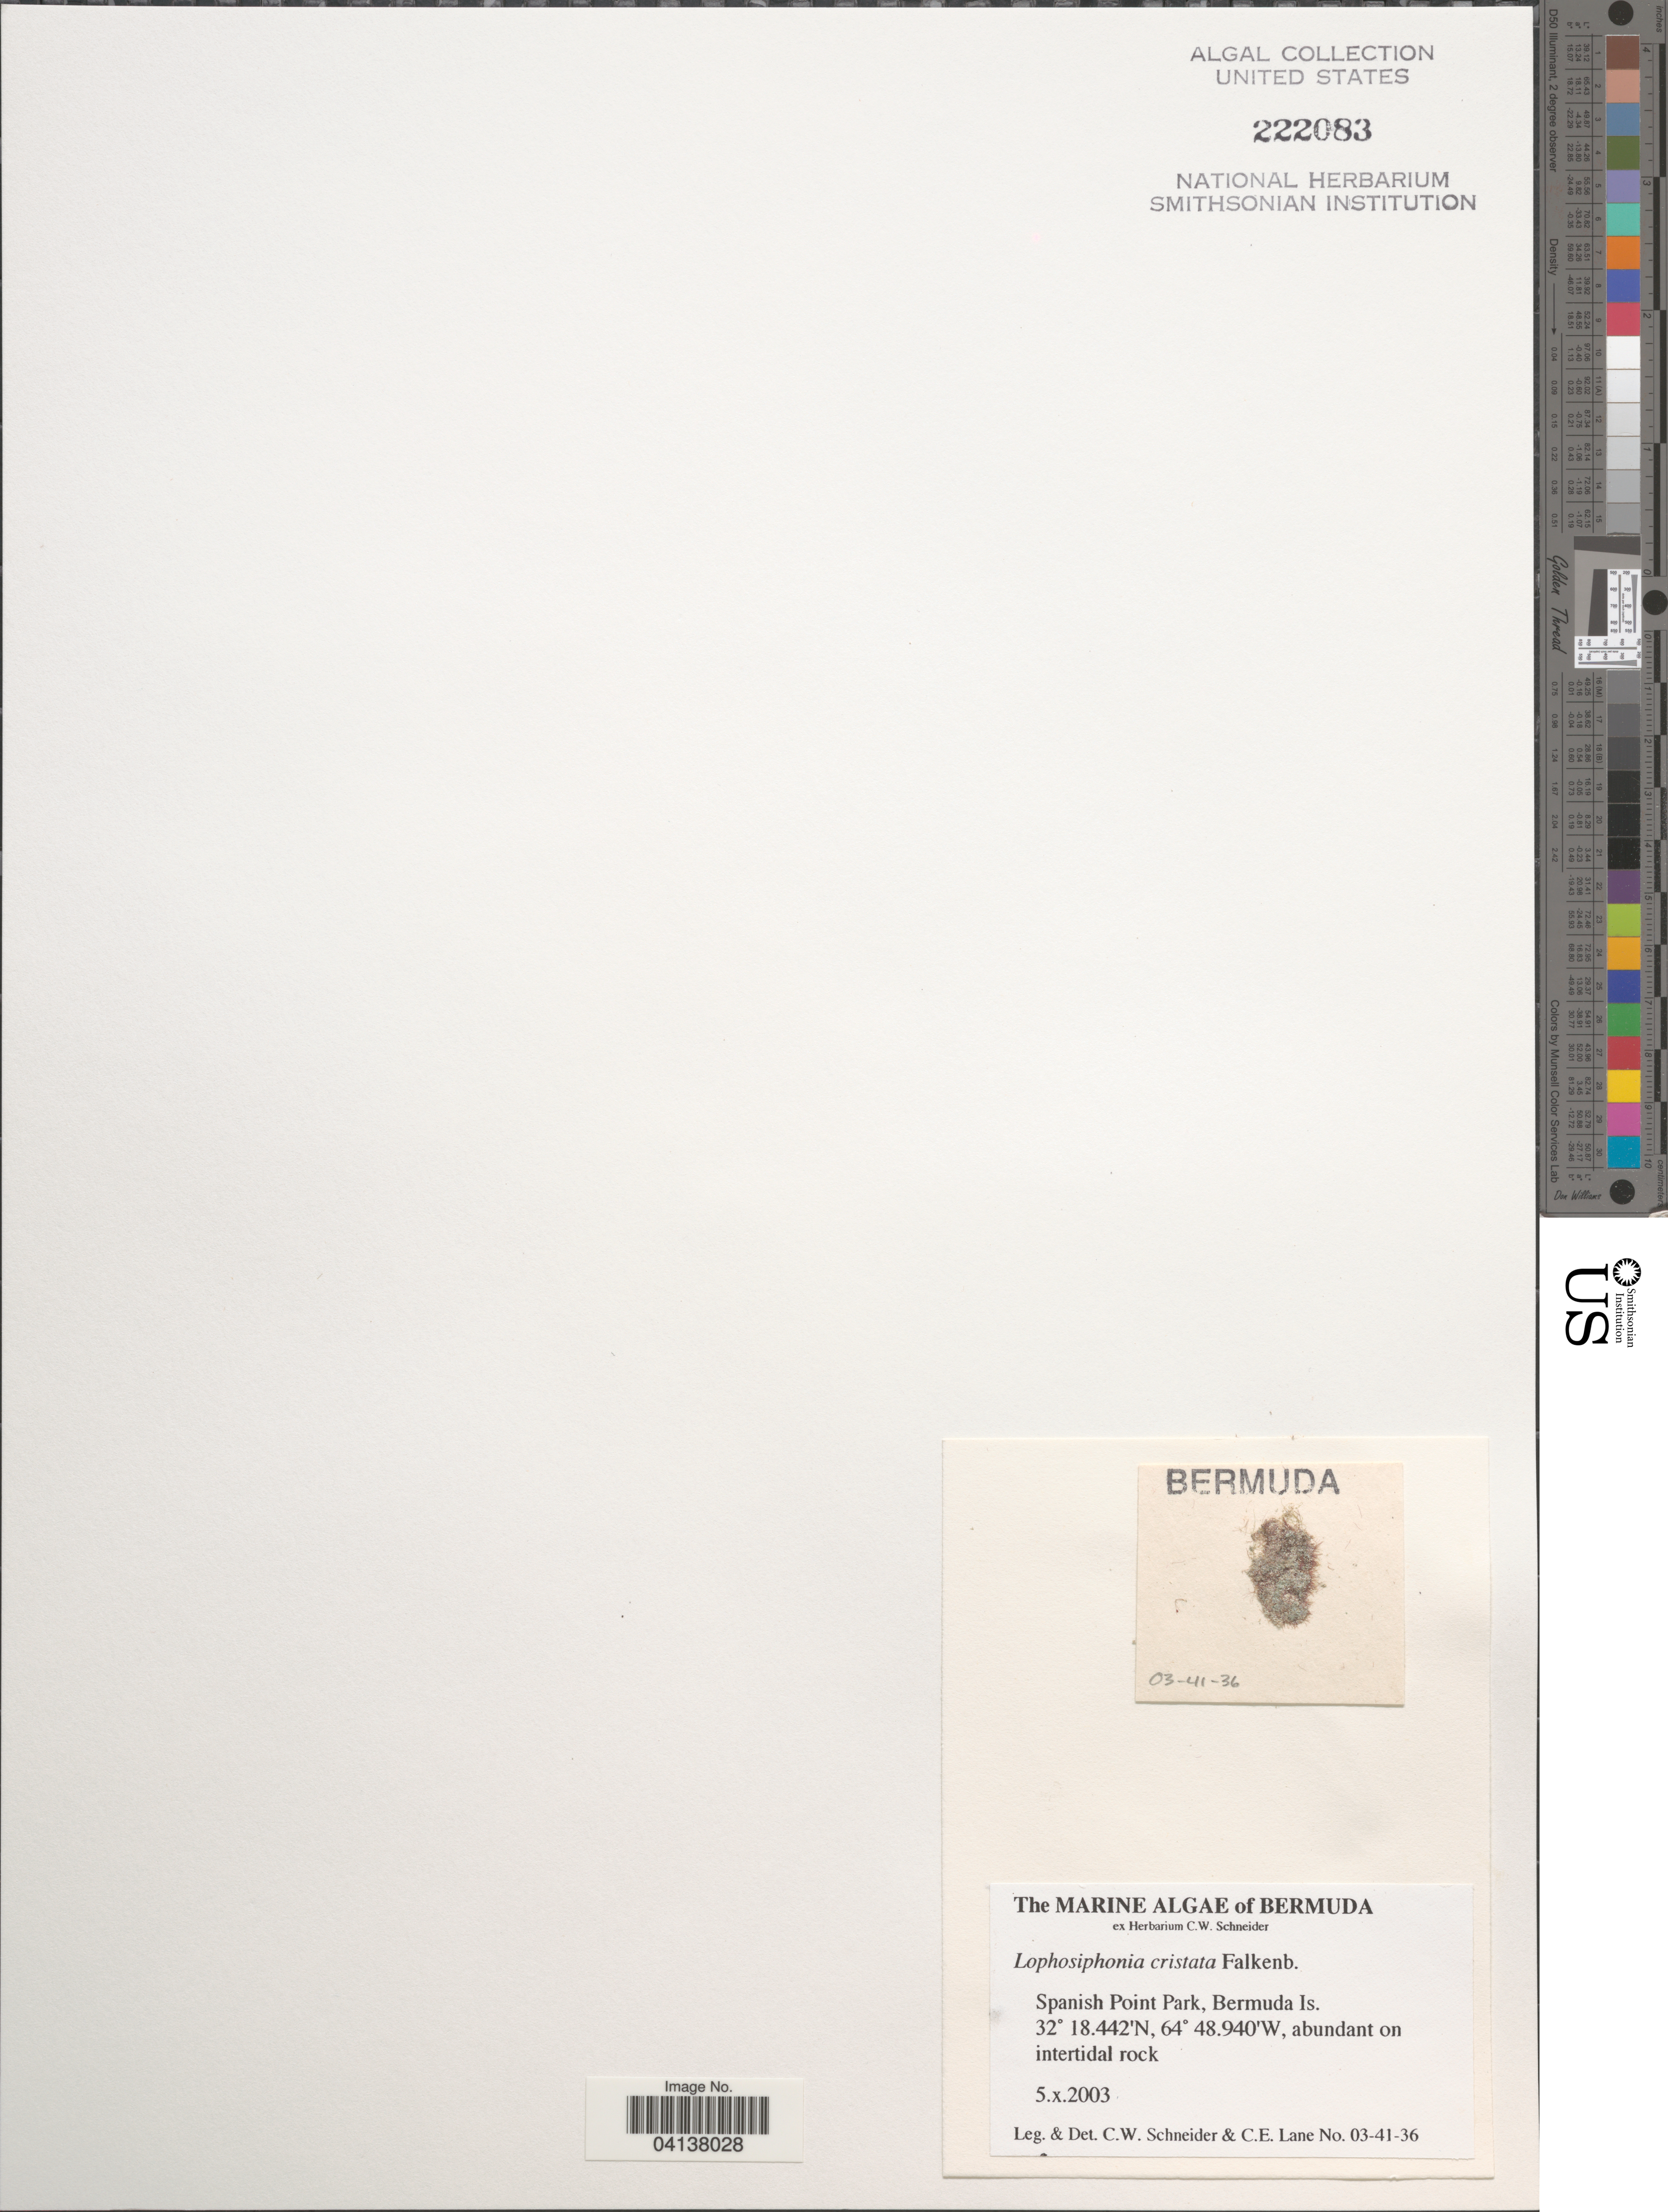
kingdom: Plantae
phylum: Rhodophyta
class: Florideophyceae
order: Ceramiales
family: Rhodomelaceae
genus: Lophosiphonia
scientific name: Lophosiphonia cristata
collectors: C. W.Schneider & C. E. Lane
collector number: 03-41-36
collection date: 2003-10-05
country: Bermuda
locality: Spanish Point Park, Bermuda Is.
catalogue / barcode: US 222083